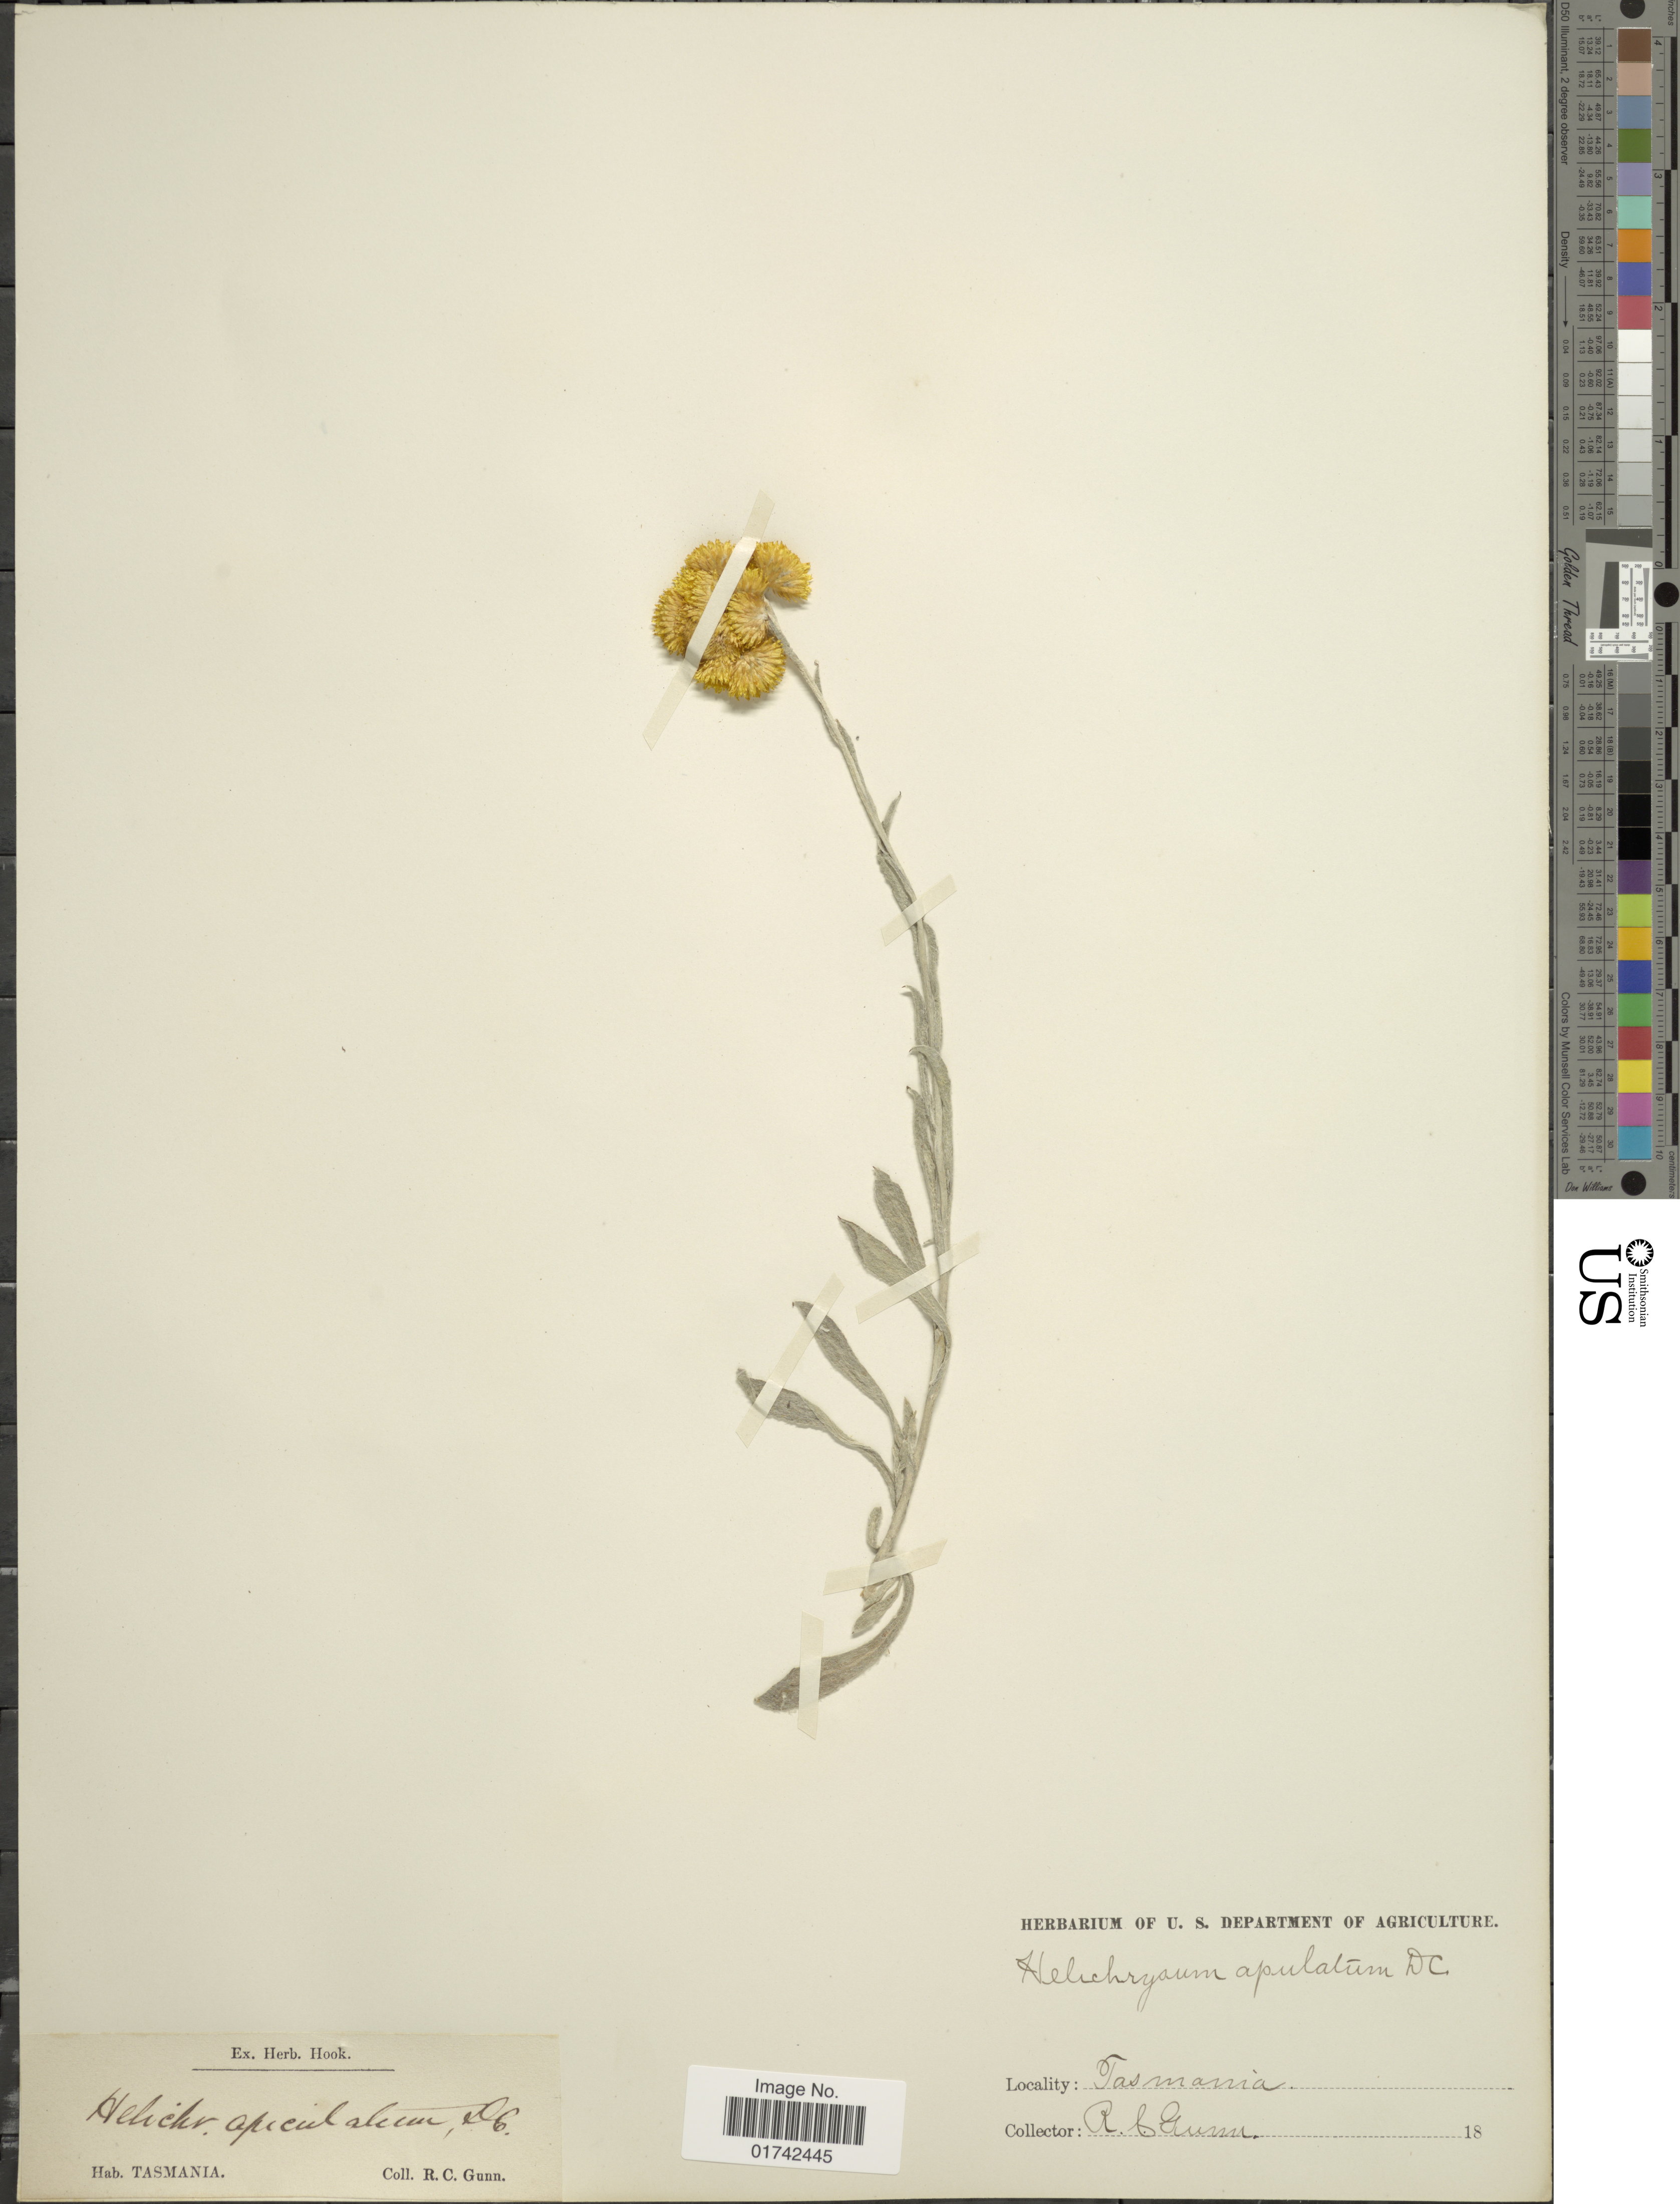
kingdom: Plantae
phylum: Tracheophyta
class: Magnoliopsida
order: Asterales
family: Asteraceae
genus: Helichrysum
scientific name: Helichrysum apiculatum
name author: (Labill.) D. Don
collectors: R. Gunn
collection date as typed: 18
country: Australia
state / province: Tasmania